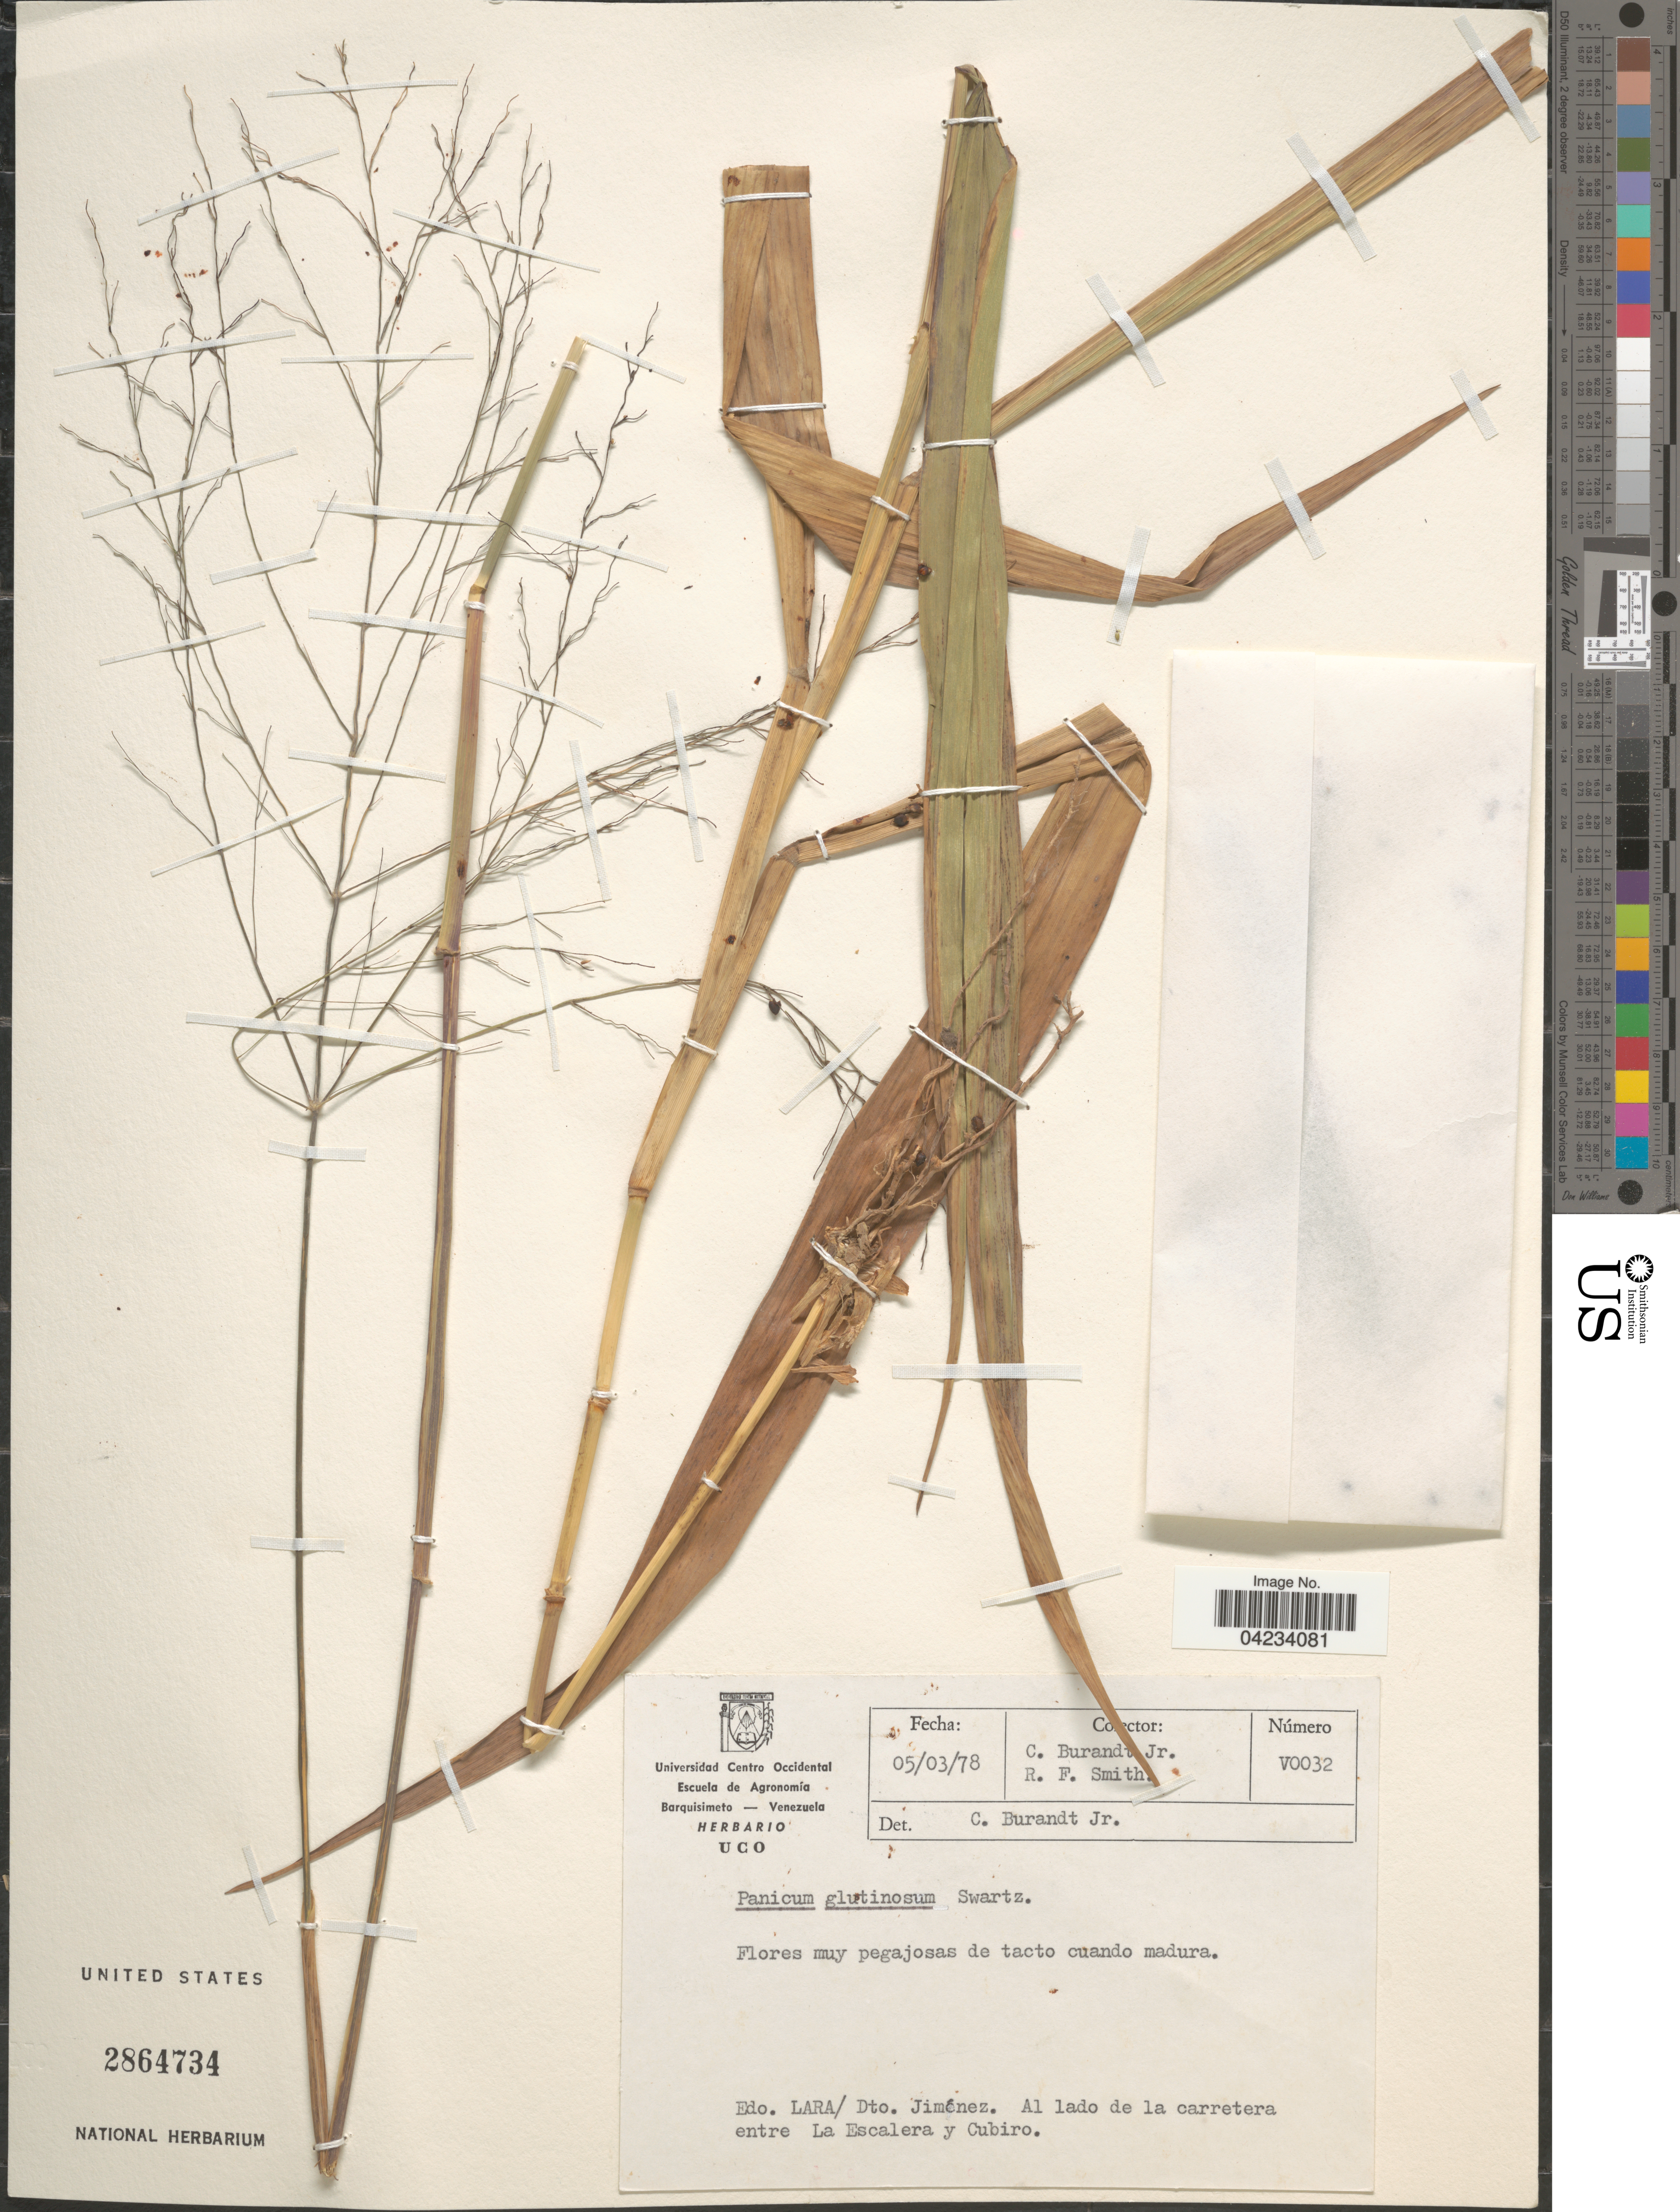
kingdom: Plantae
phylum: Tracheophyta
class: Liliopsida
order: Poales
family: Poaceae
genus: Homolepis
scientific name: Homolepis glutinosa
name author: (Sw.) Zuloaga & Soderstr.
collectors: R. F. Smith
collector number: V0032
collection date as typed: Transcribed d/m/y: 5/3/78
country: Venezuela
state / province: Lara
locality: Dto. Jiménez. Al lado de la carretera entre La Escalera y Cubiro.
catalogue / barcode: US 2864734